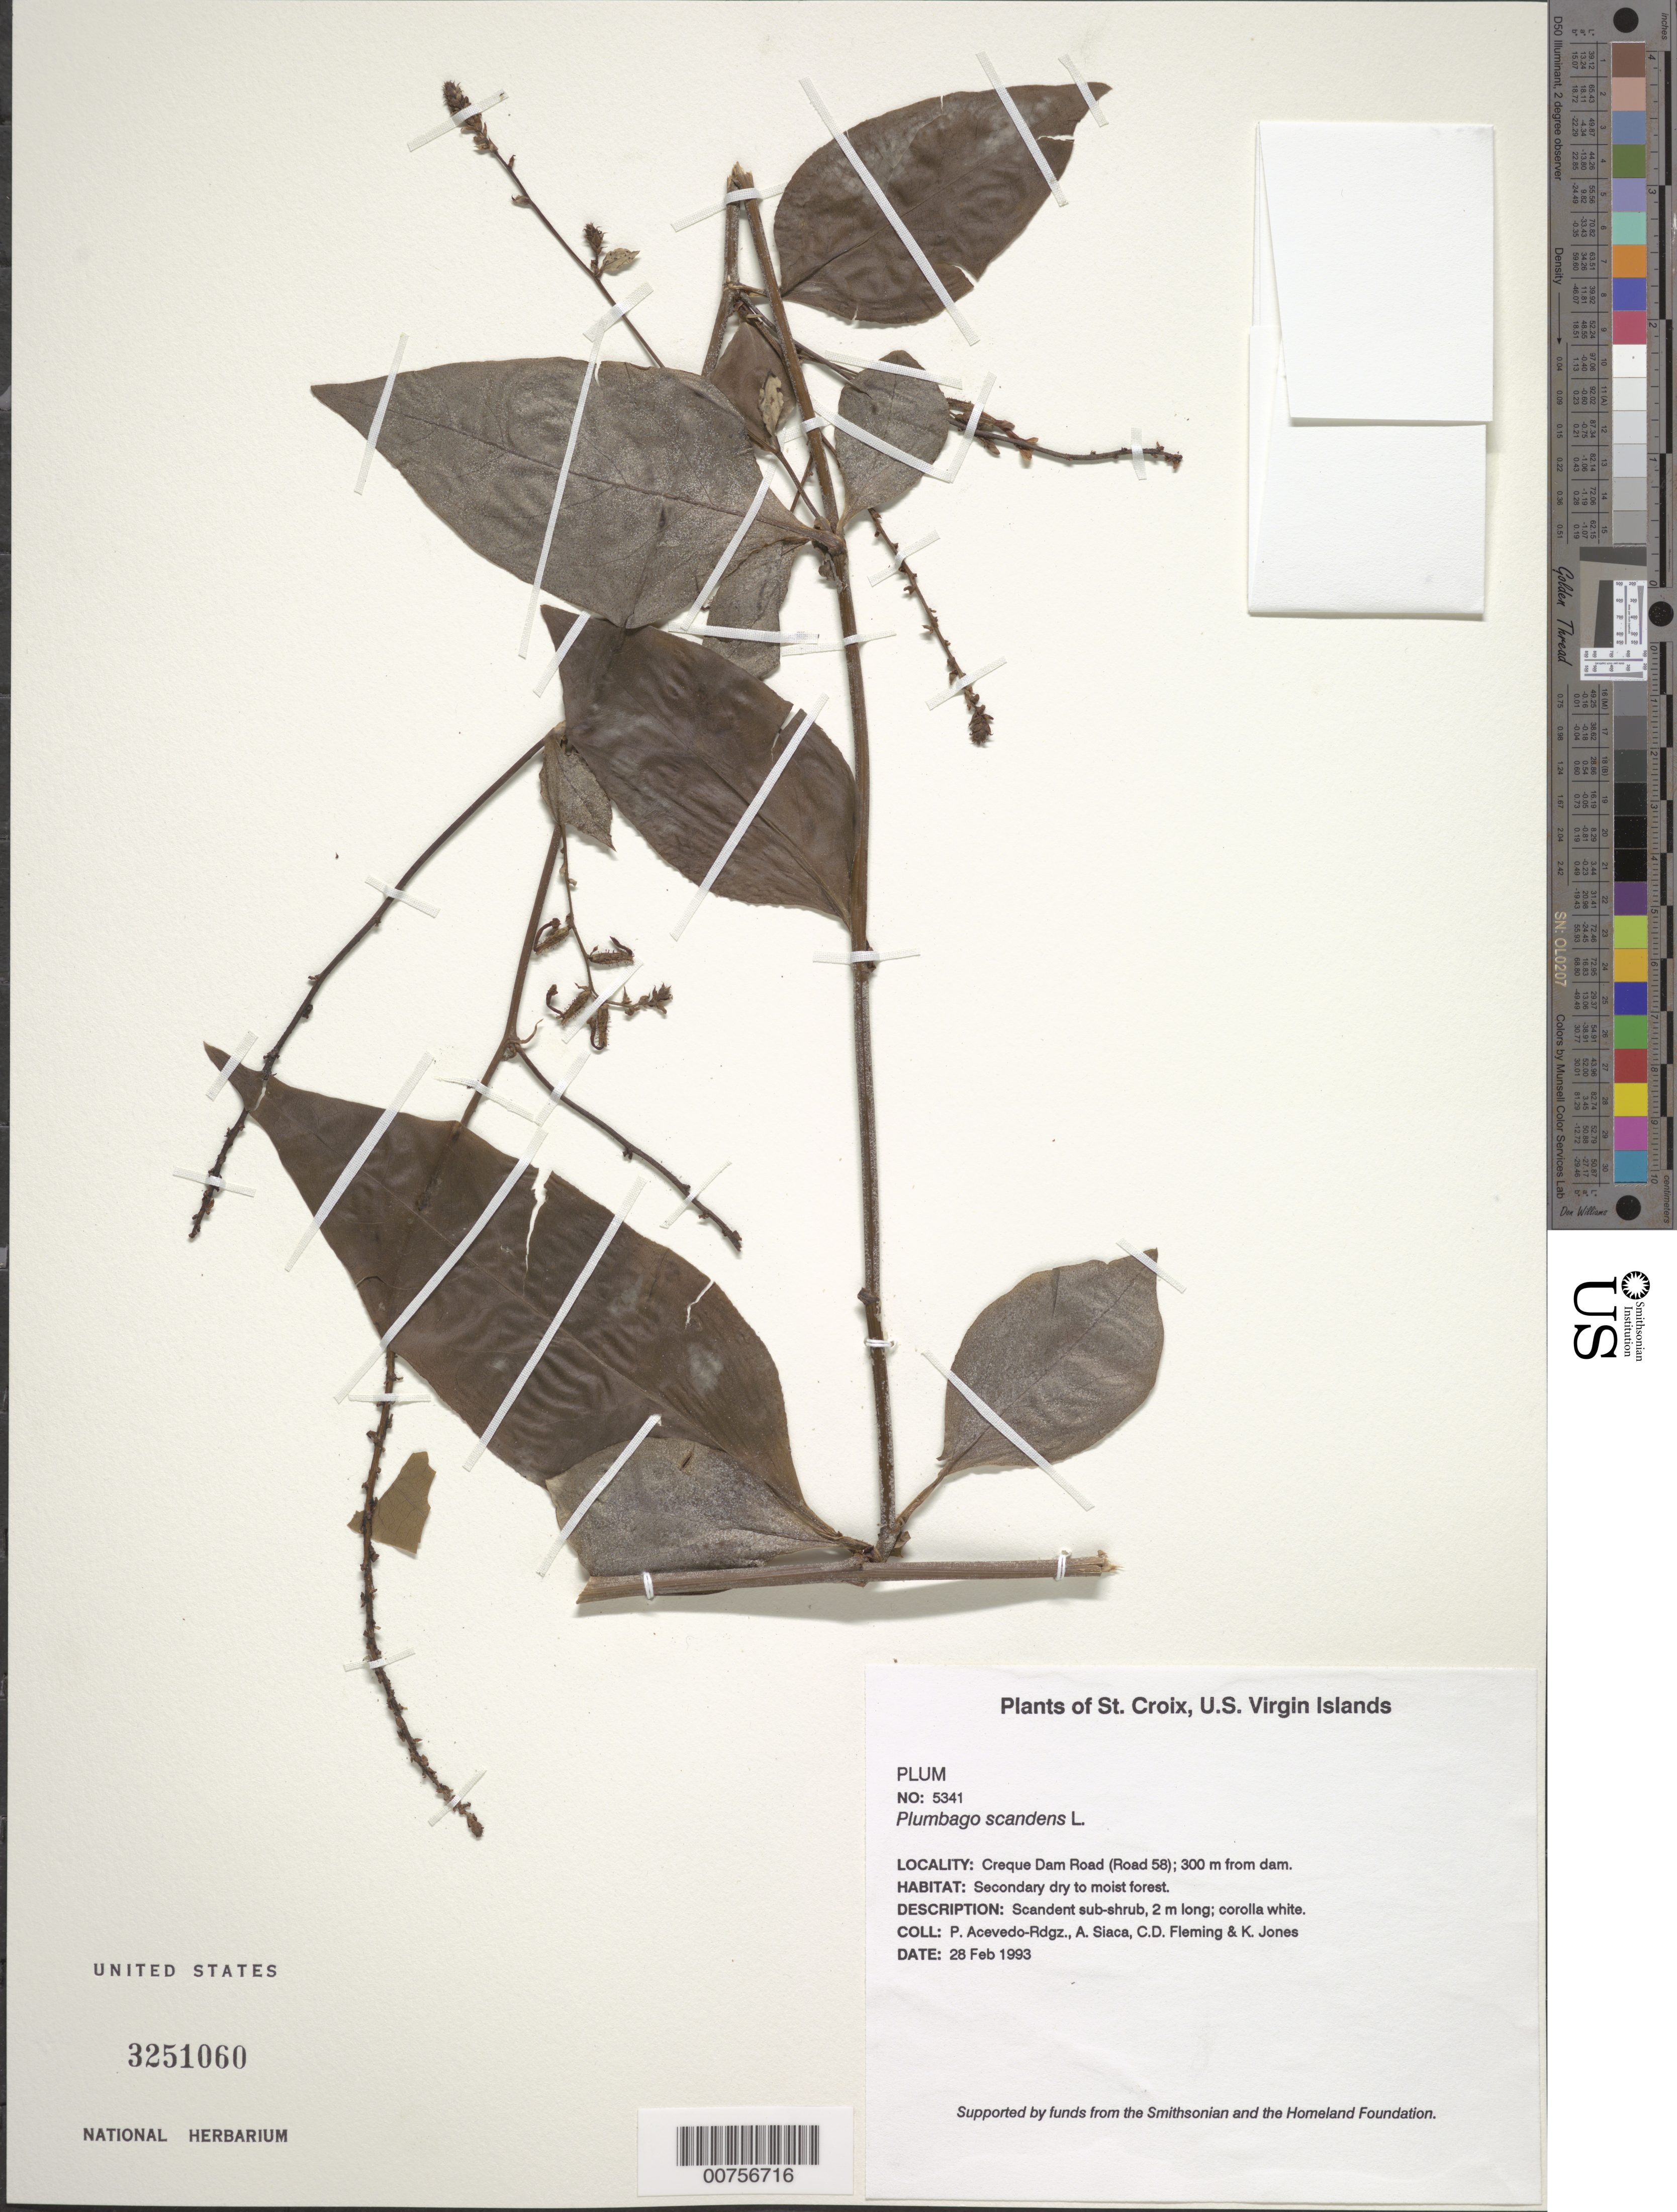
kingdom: Plantae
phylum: Tracheophyta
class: Magnoliopsida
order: Caryophyllales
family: Plumbaginaceae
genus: Plumbago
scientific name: Plumbago scandens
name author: L.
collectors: P. Acevedo-Rodr., A. Siaca, C. Fleming & K. Jones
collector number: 5341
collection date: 1993-02-28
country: U.S. Virgin Islands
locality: St. Croix. Creque Dam Road (Road 58). 300 m from dam.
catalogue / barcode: US 3251060